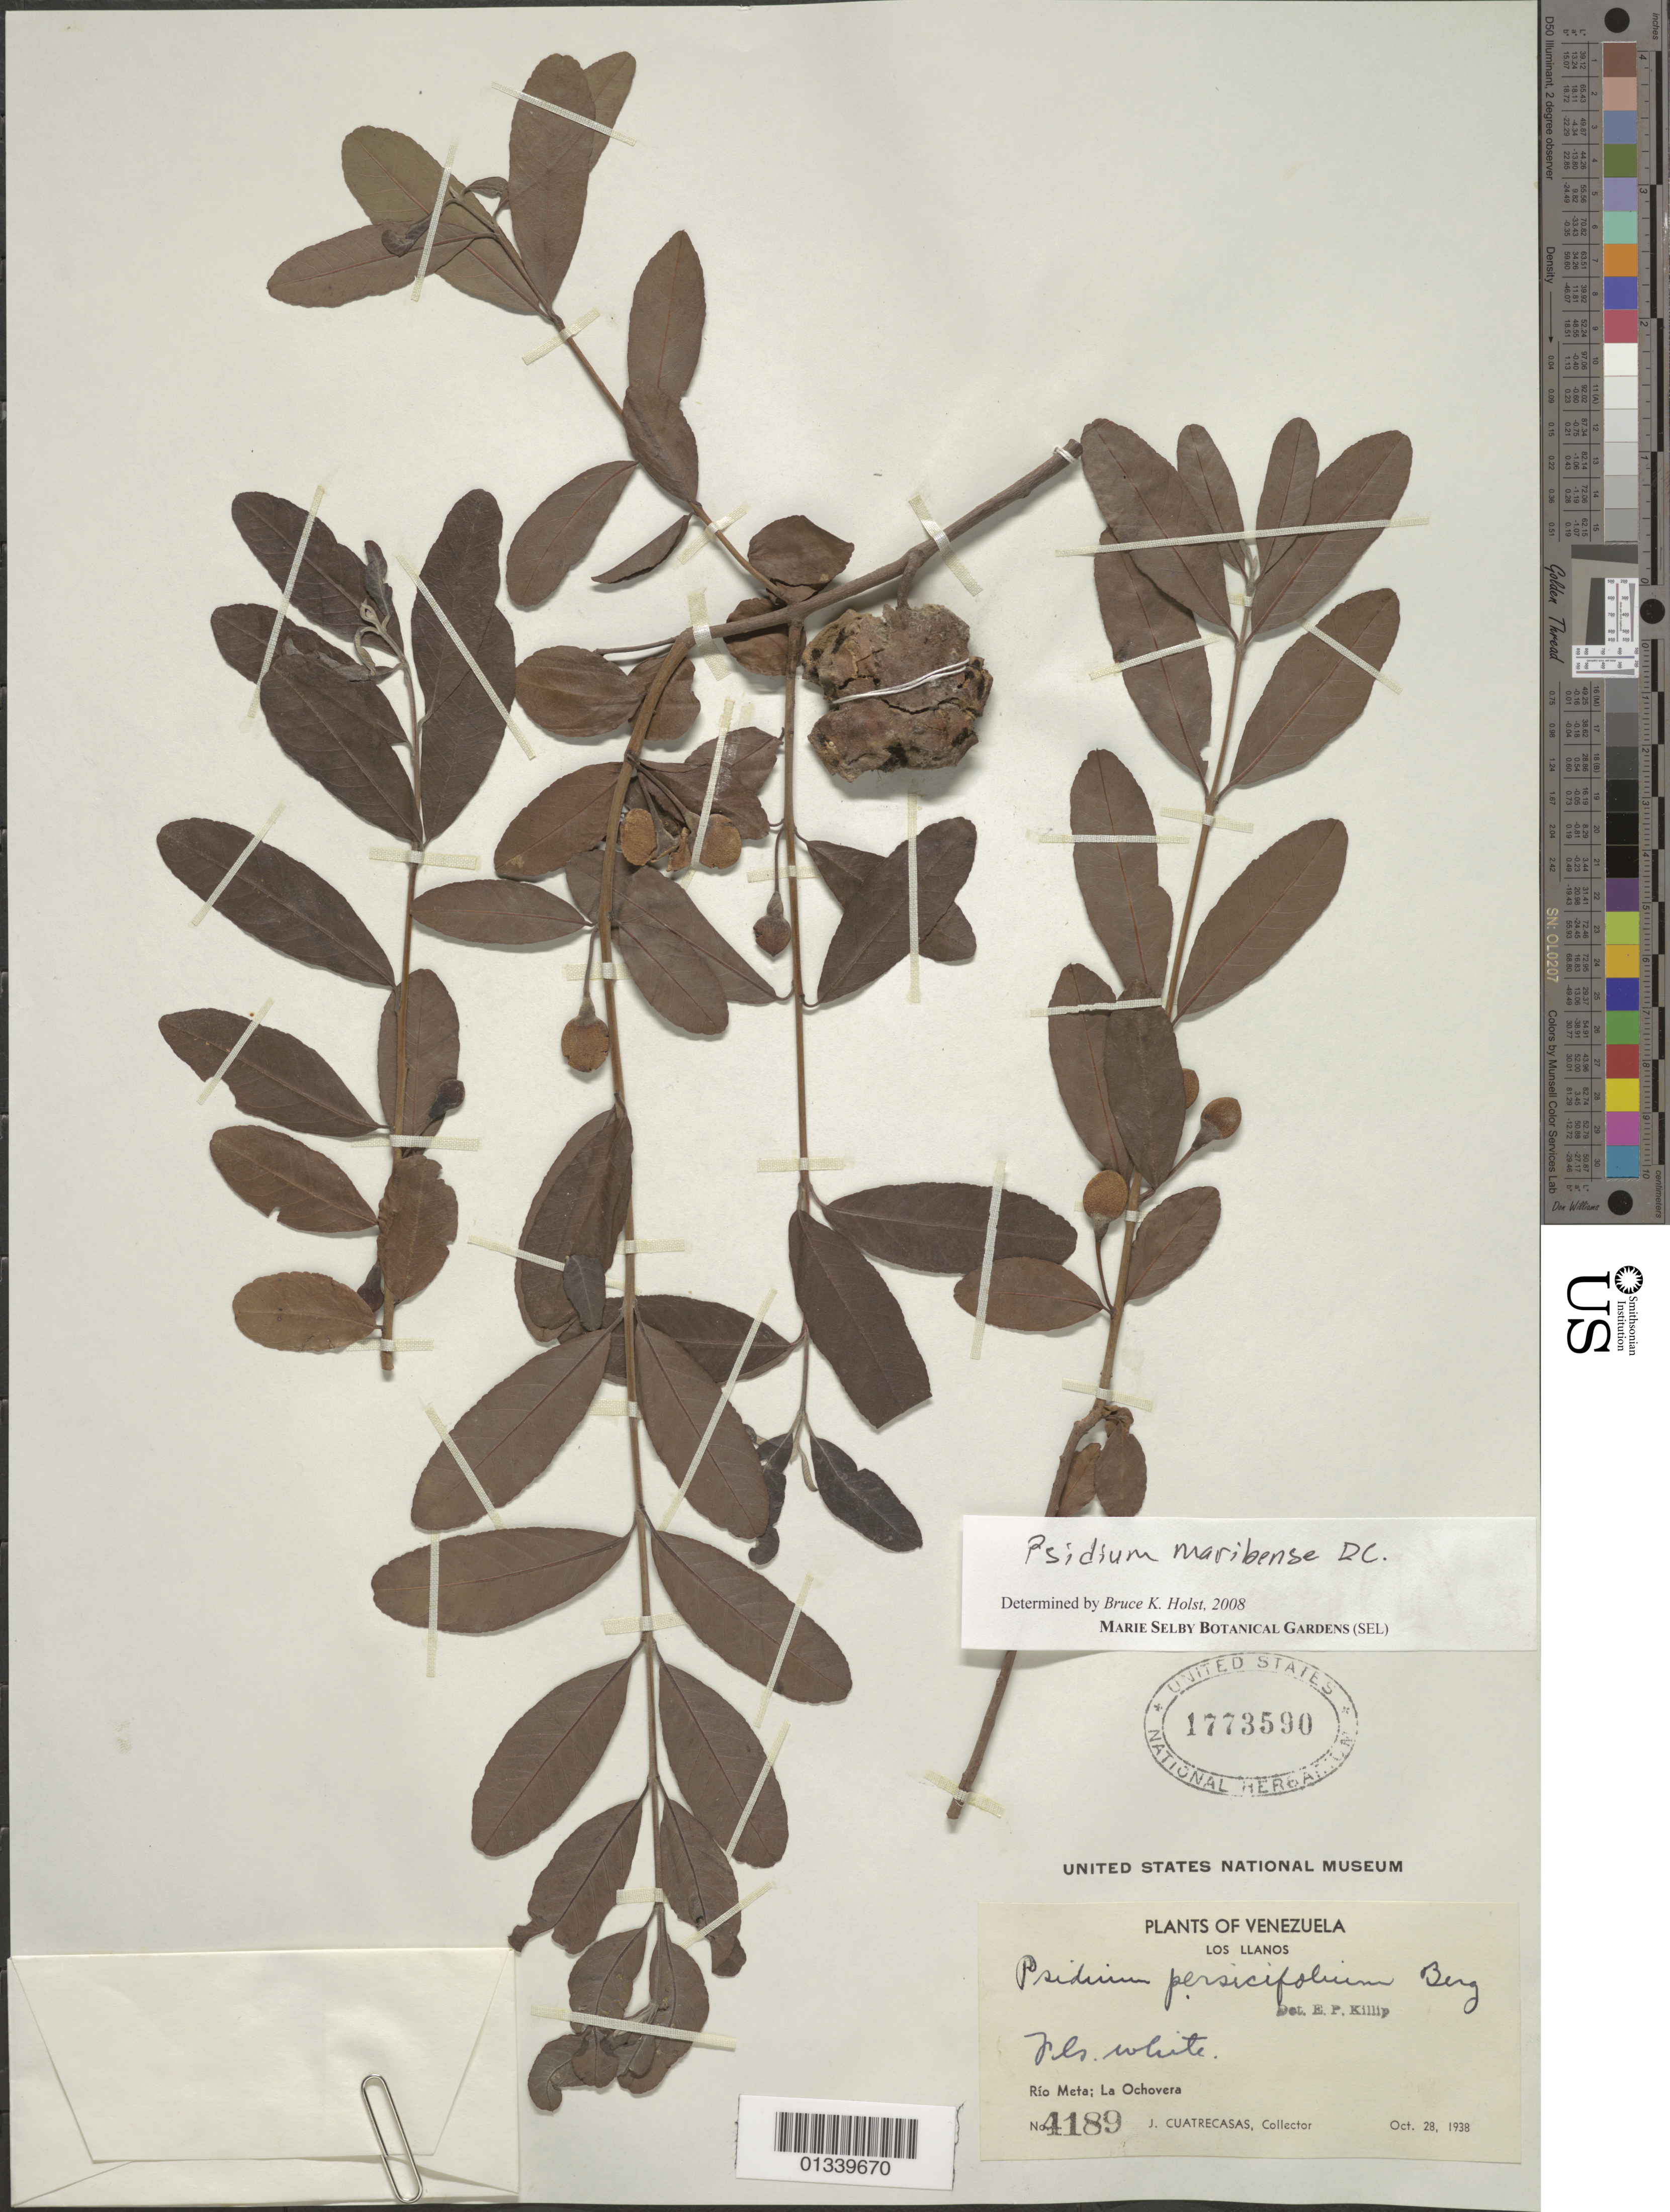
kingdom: Plantae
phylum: Tracheophyta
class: Magnoliopsida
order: Myrtales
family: Myrtaceae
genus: Psidium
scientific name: Psidium maribenae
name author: Mart.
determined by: Holst, Bruce K.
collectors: J. Cuatrecasas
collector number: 4189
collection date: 1938-10-28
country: Venezuela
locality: Rio Meta; La Ochovera.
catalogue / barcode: US 1773590